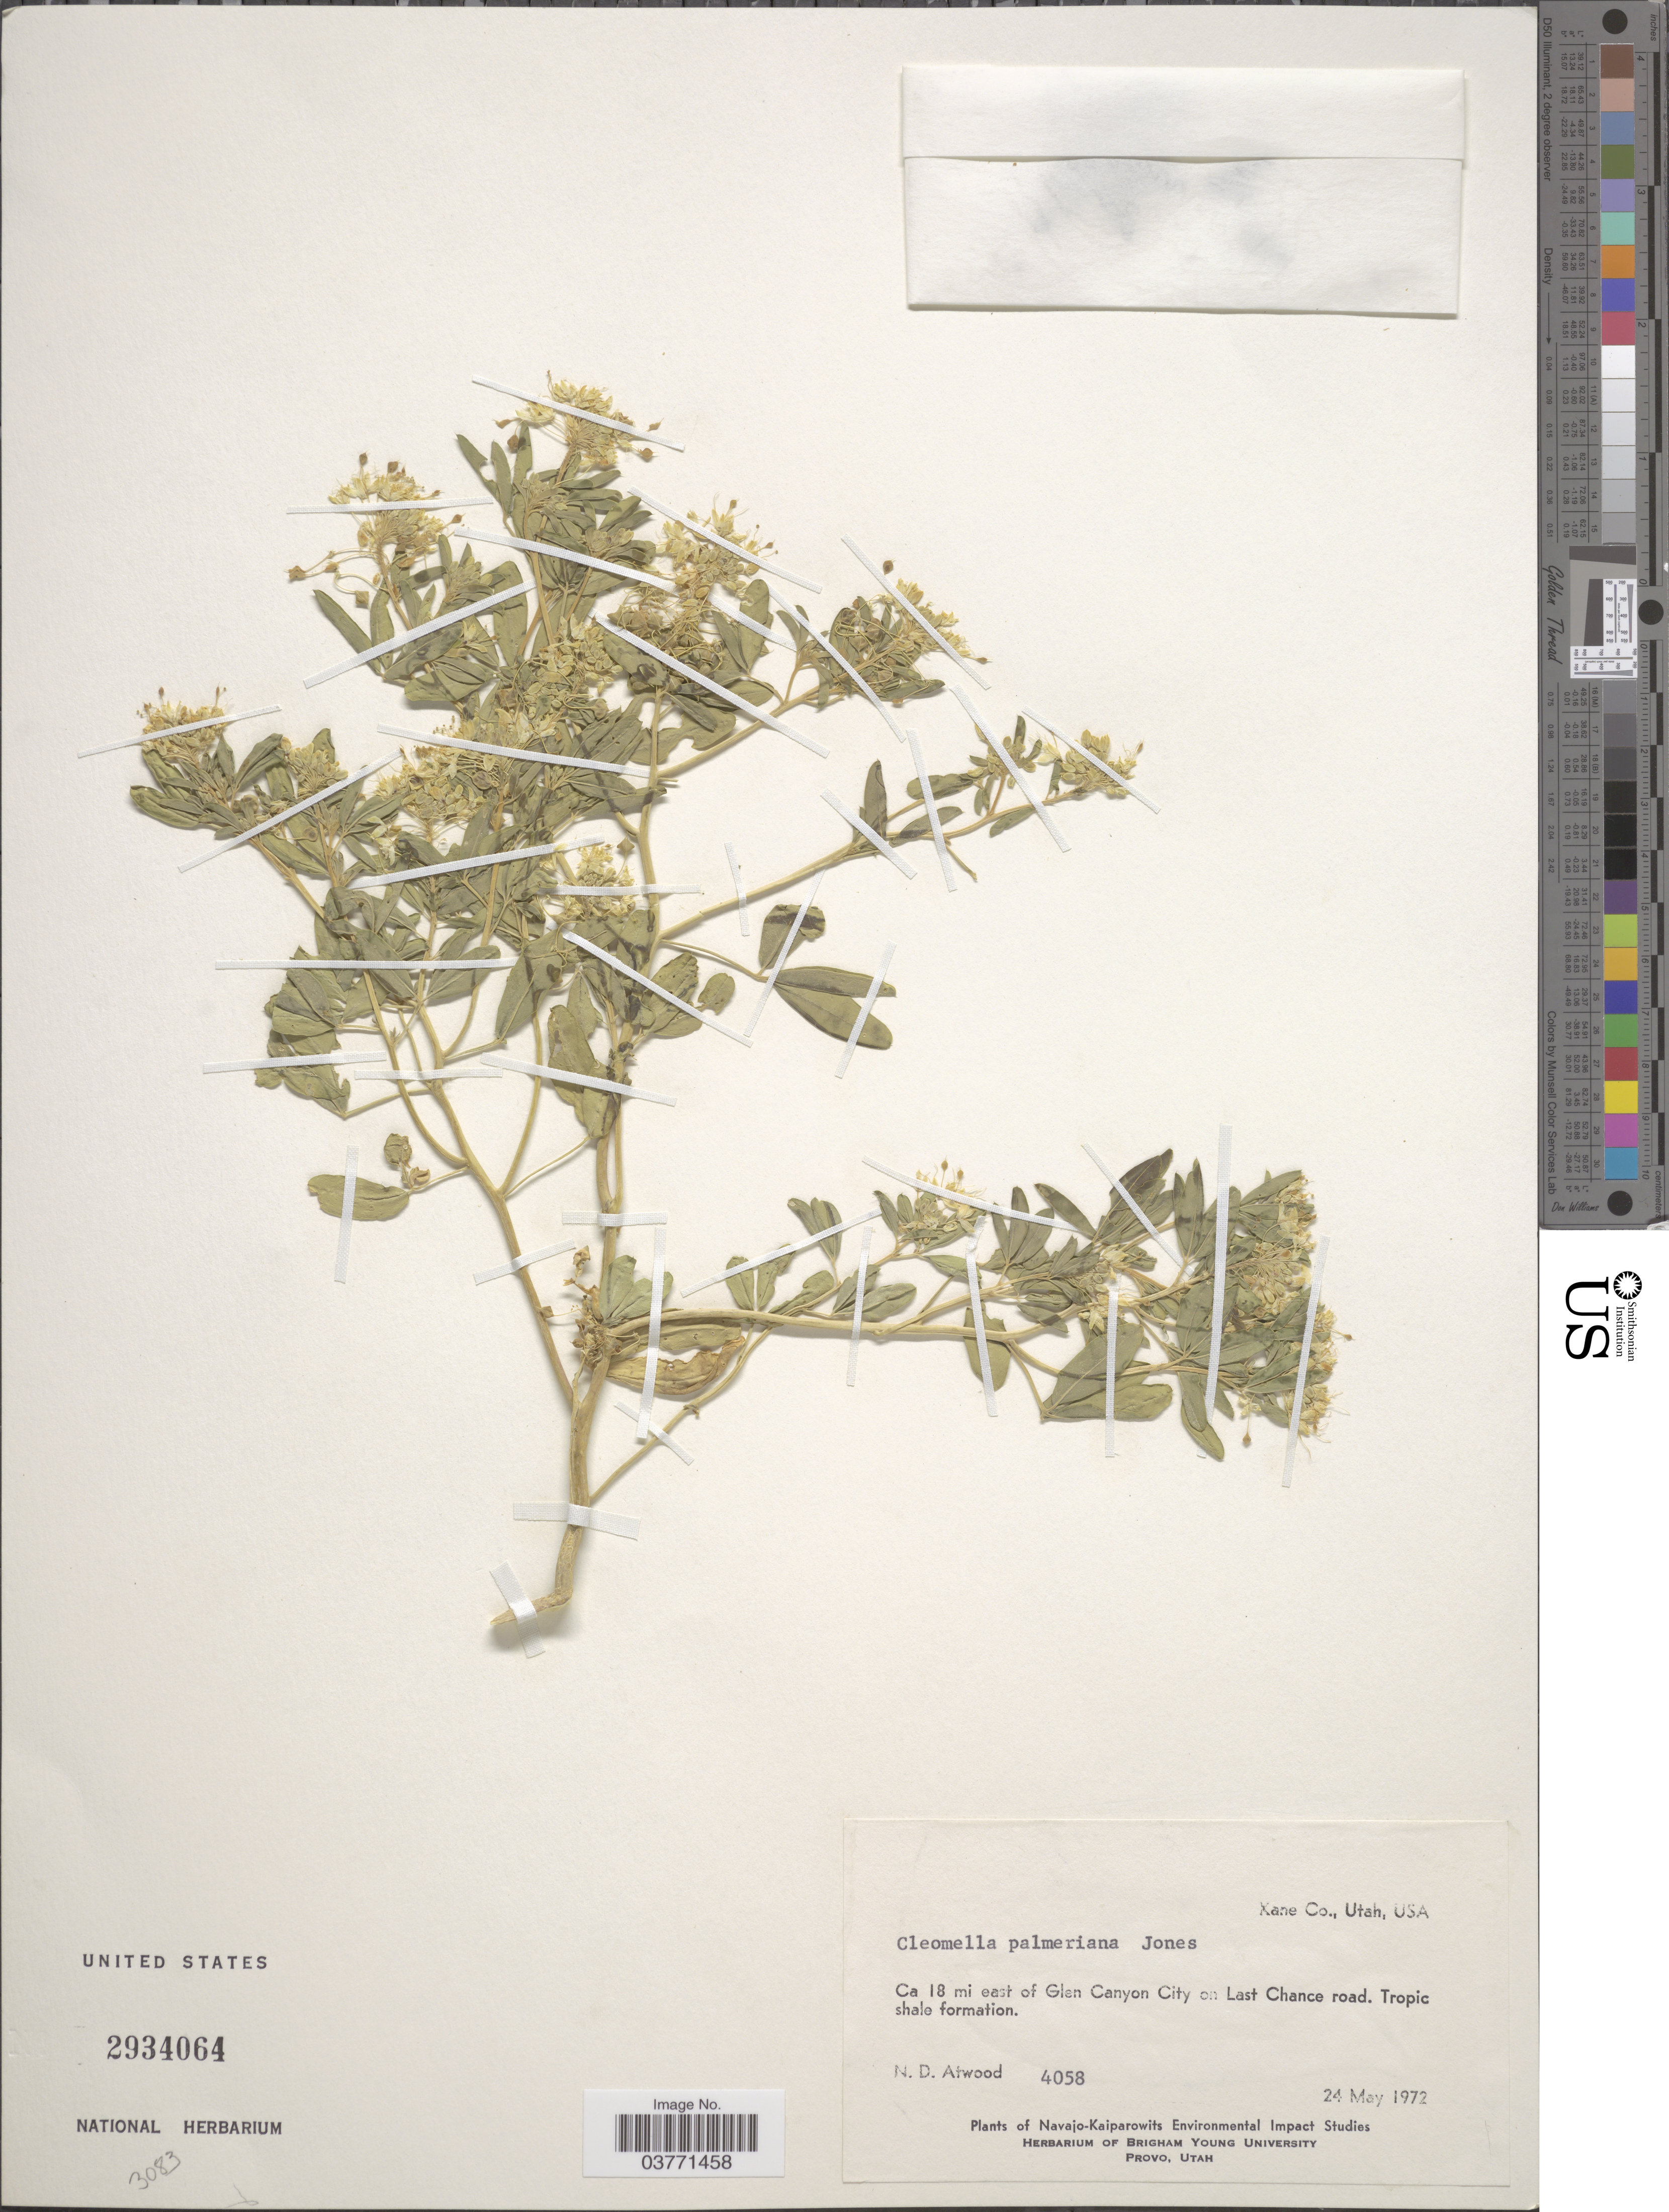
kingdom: Plantae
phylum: Tracheophyta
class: Magnoliopsida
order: Brassicales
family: Cleomaceae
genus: Cleomella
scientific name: Cleomella palmerana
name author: M.E. Jones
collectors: N. Atwood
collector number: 4058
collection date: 1972-05-24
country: United States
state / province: Utah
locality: Xane Co. Ca 18 mi east of Glen Canyon City on Last Chance road.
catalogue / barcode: US 2934064